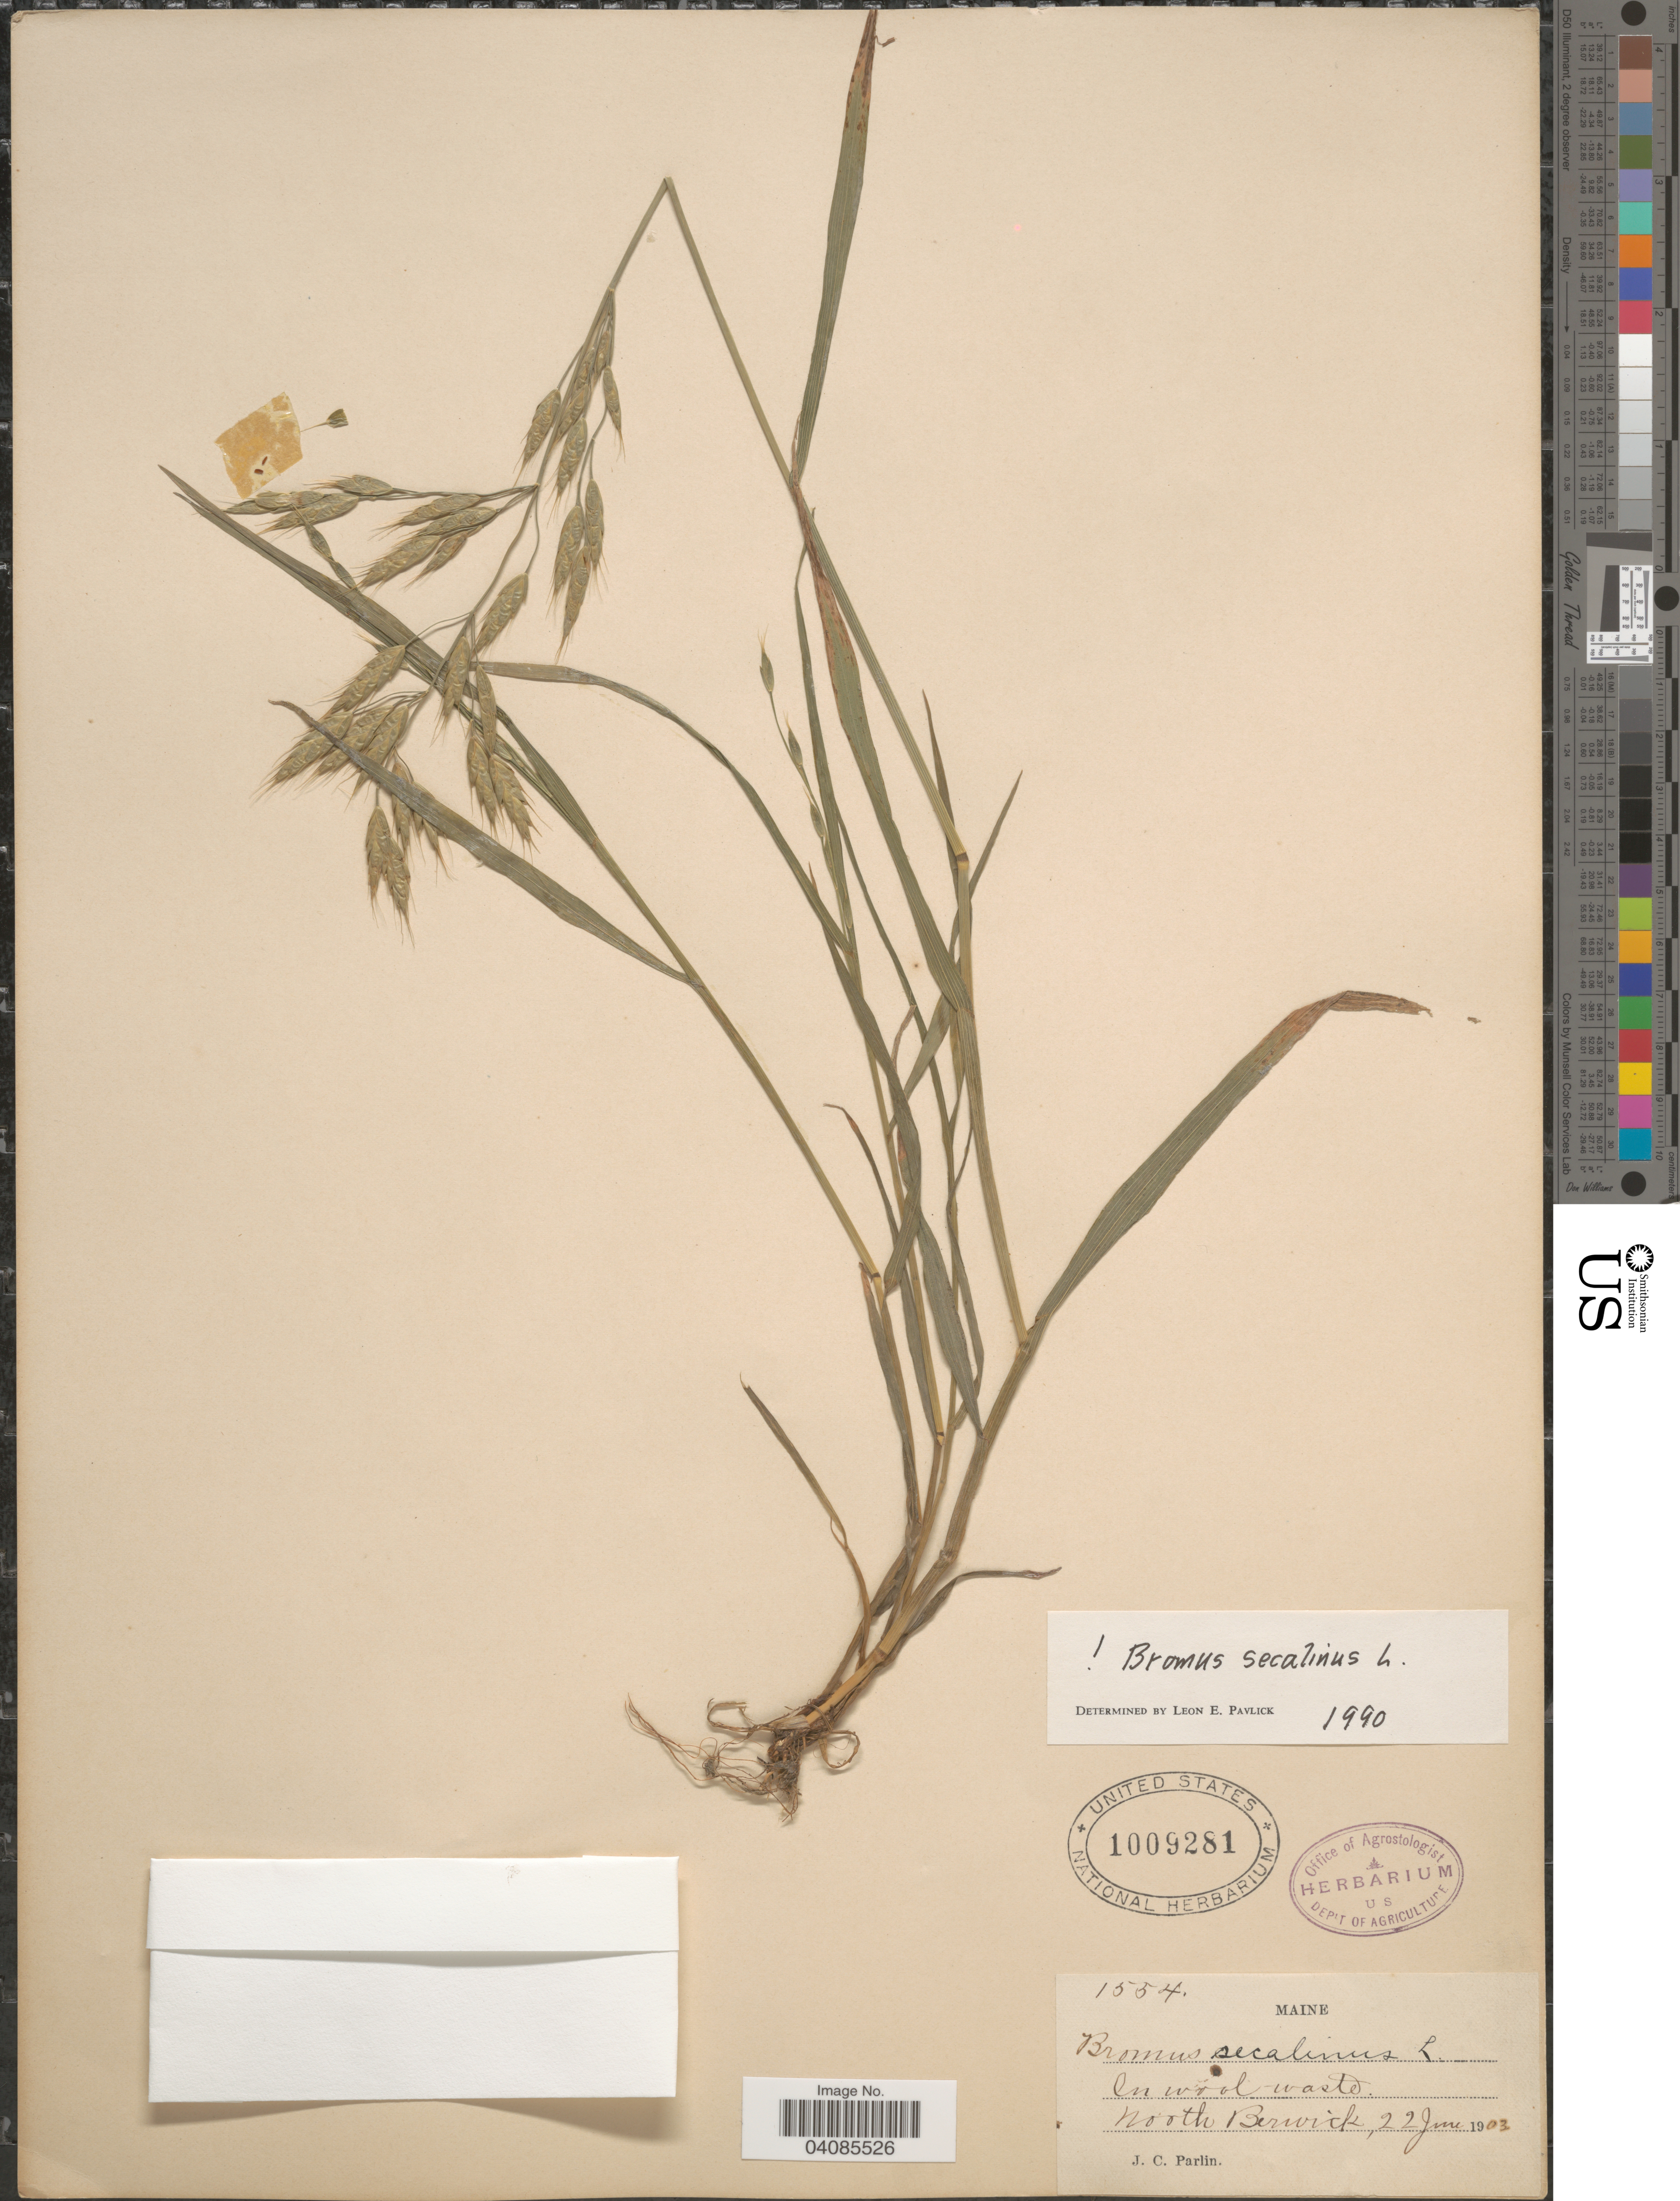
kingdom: Plantae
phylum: Tracheophyta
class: Liliopsida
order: Poales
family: Poaceae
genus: Bromus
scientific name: Bromus secalinus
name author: L.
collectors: J. Parlin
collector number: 1554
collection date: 1903-06-22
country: United States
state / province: Maine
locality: North Berwick.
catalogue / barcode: US 1009281